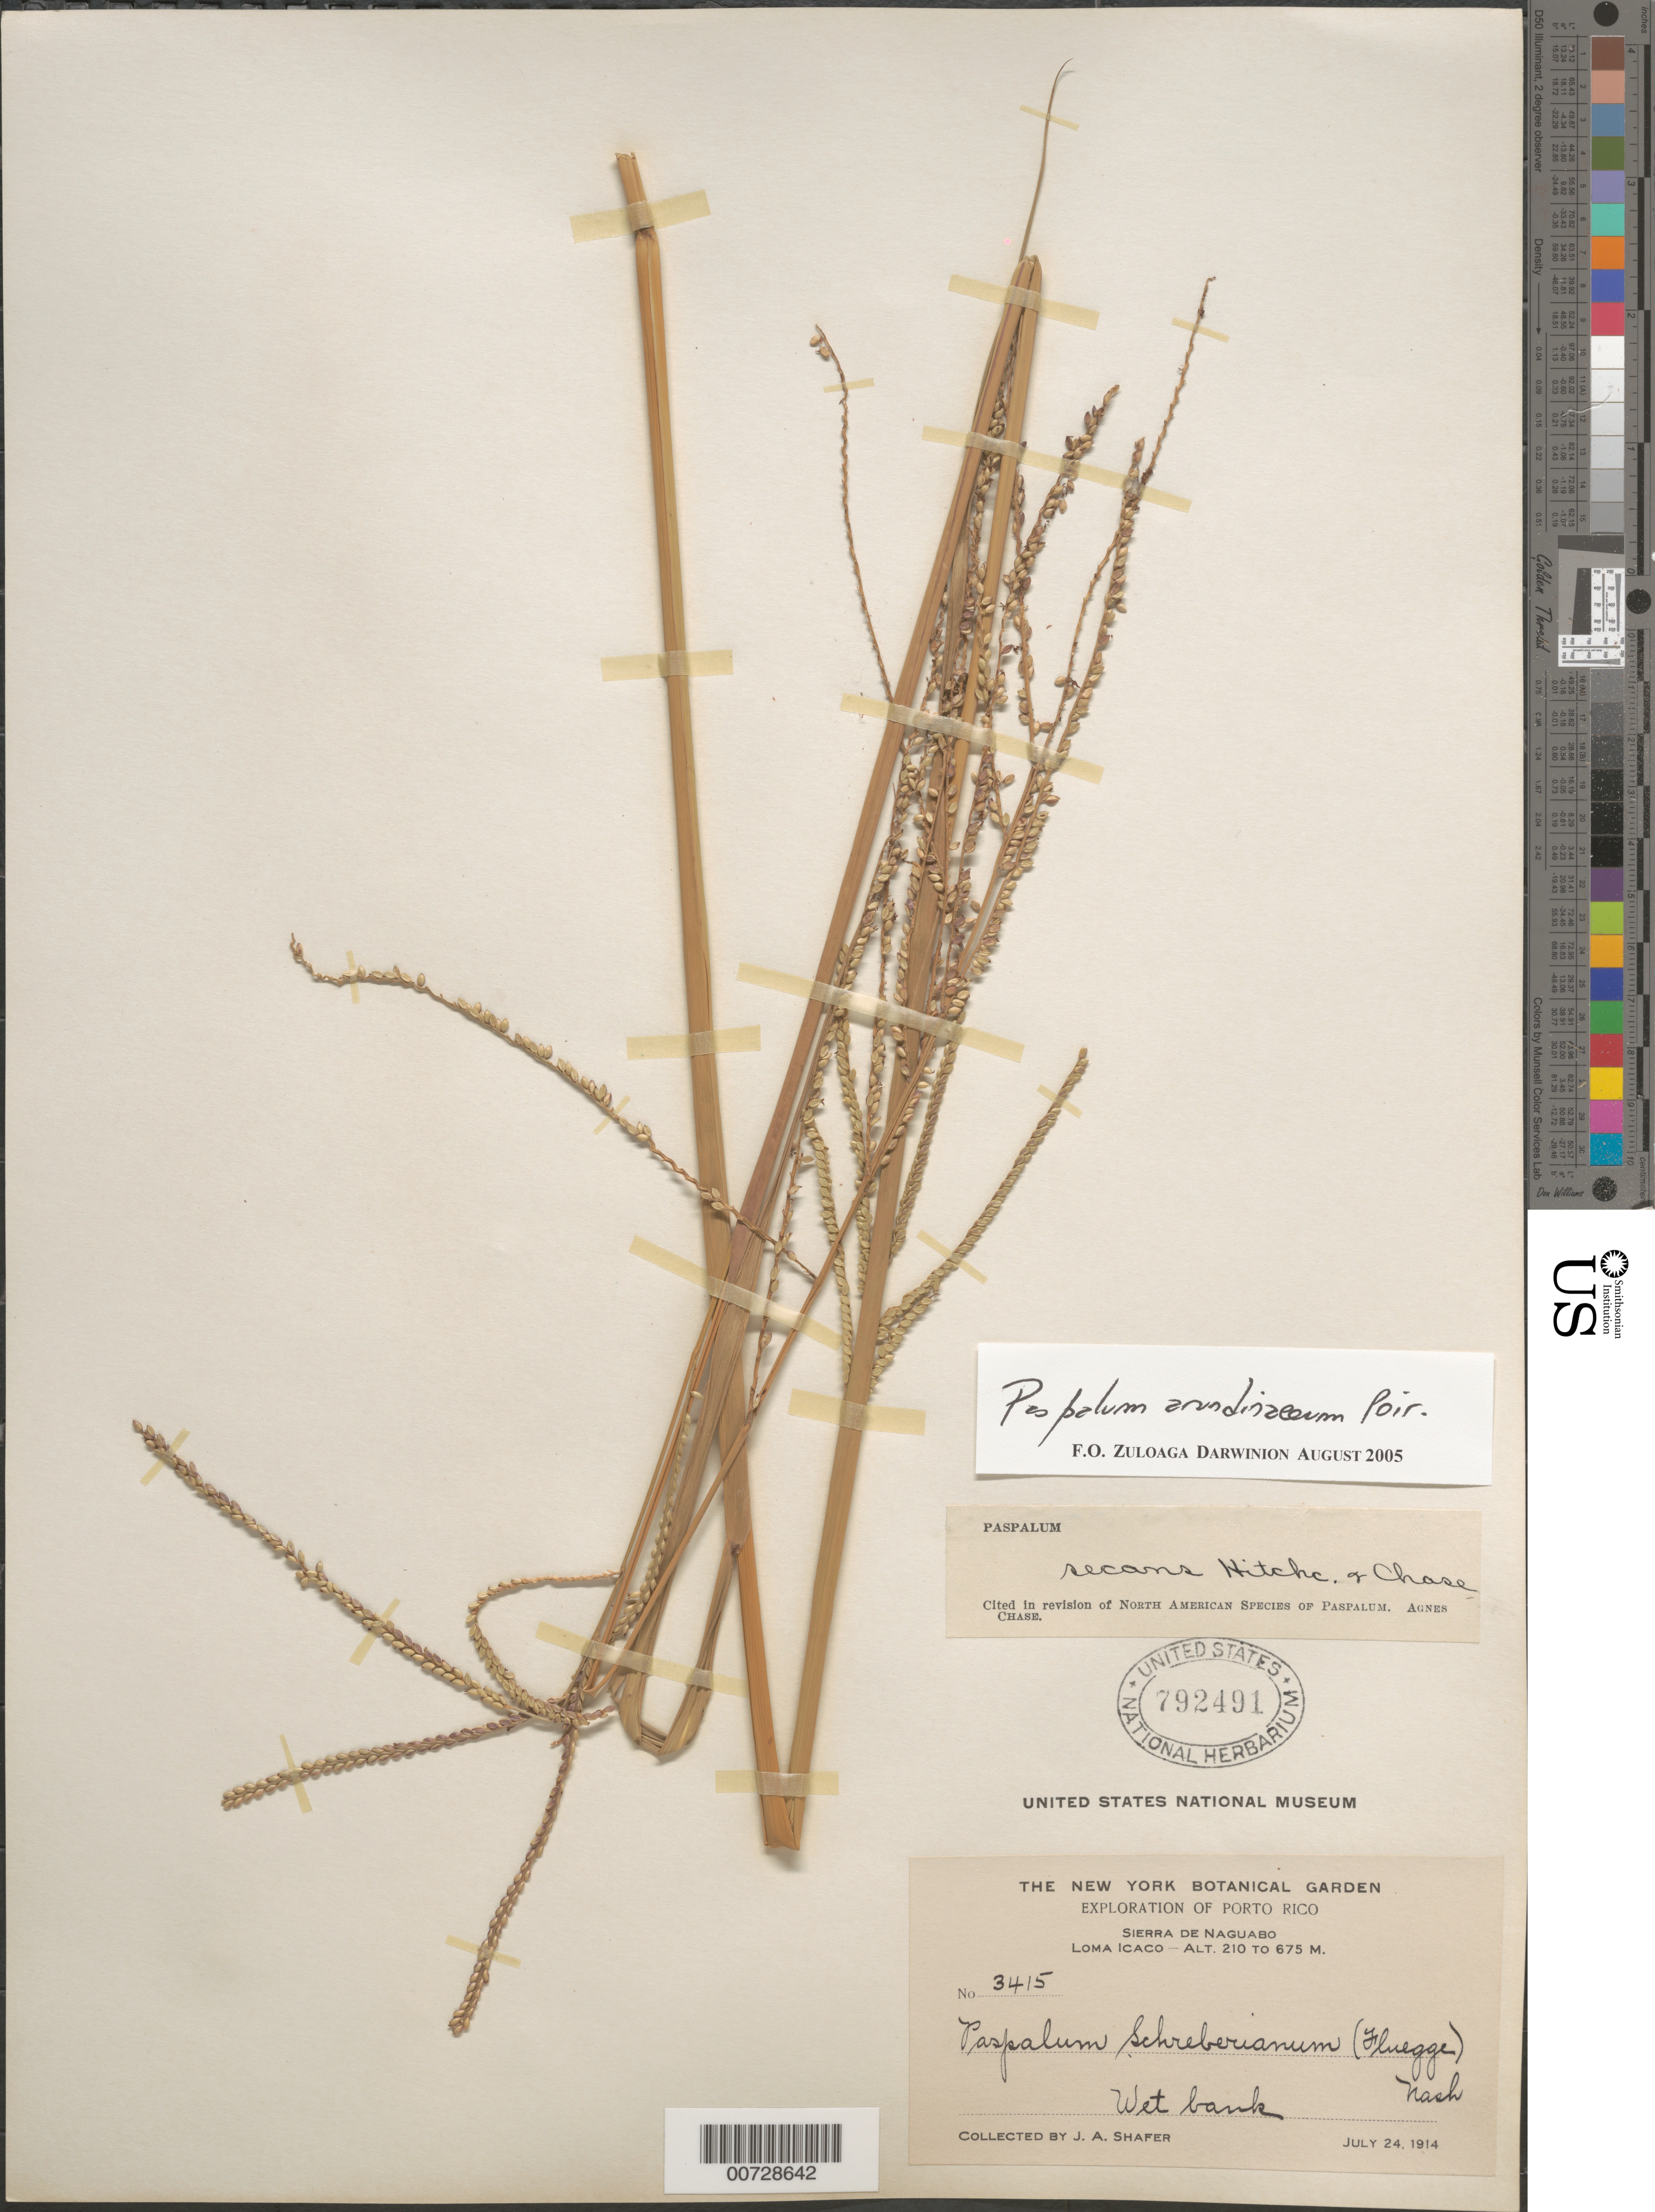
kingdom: Plantae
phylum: Tracheophyta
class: Liliopsida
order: Poales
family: Poaceae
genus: Paspalum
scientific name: Paspalum arundinaceum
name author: Poir.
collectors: J. A. Shafer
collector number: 3415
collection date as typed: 24 Jul 1914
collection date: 1914-07-24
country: Puerto Rico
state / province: Naguabo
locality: Sierra de Naguabo, Loma Icaco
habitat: Wet bank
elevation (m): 210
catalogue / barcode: US 792491